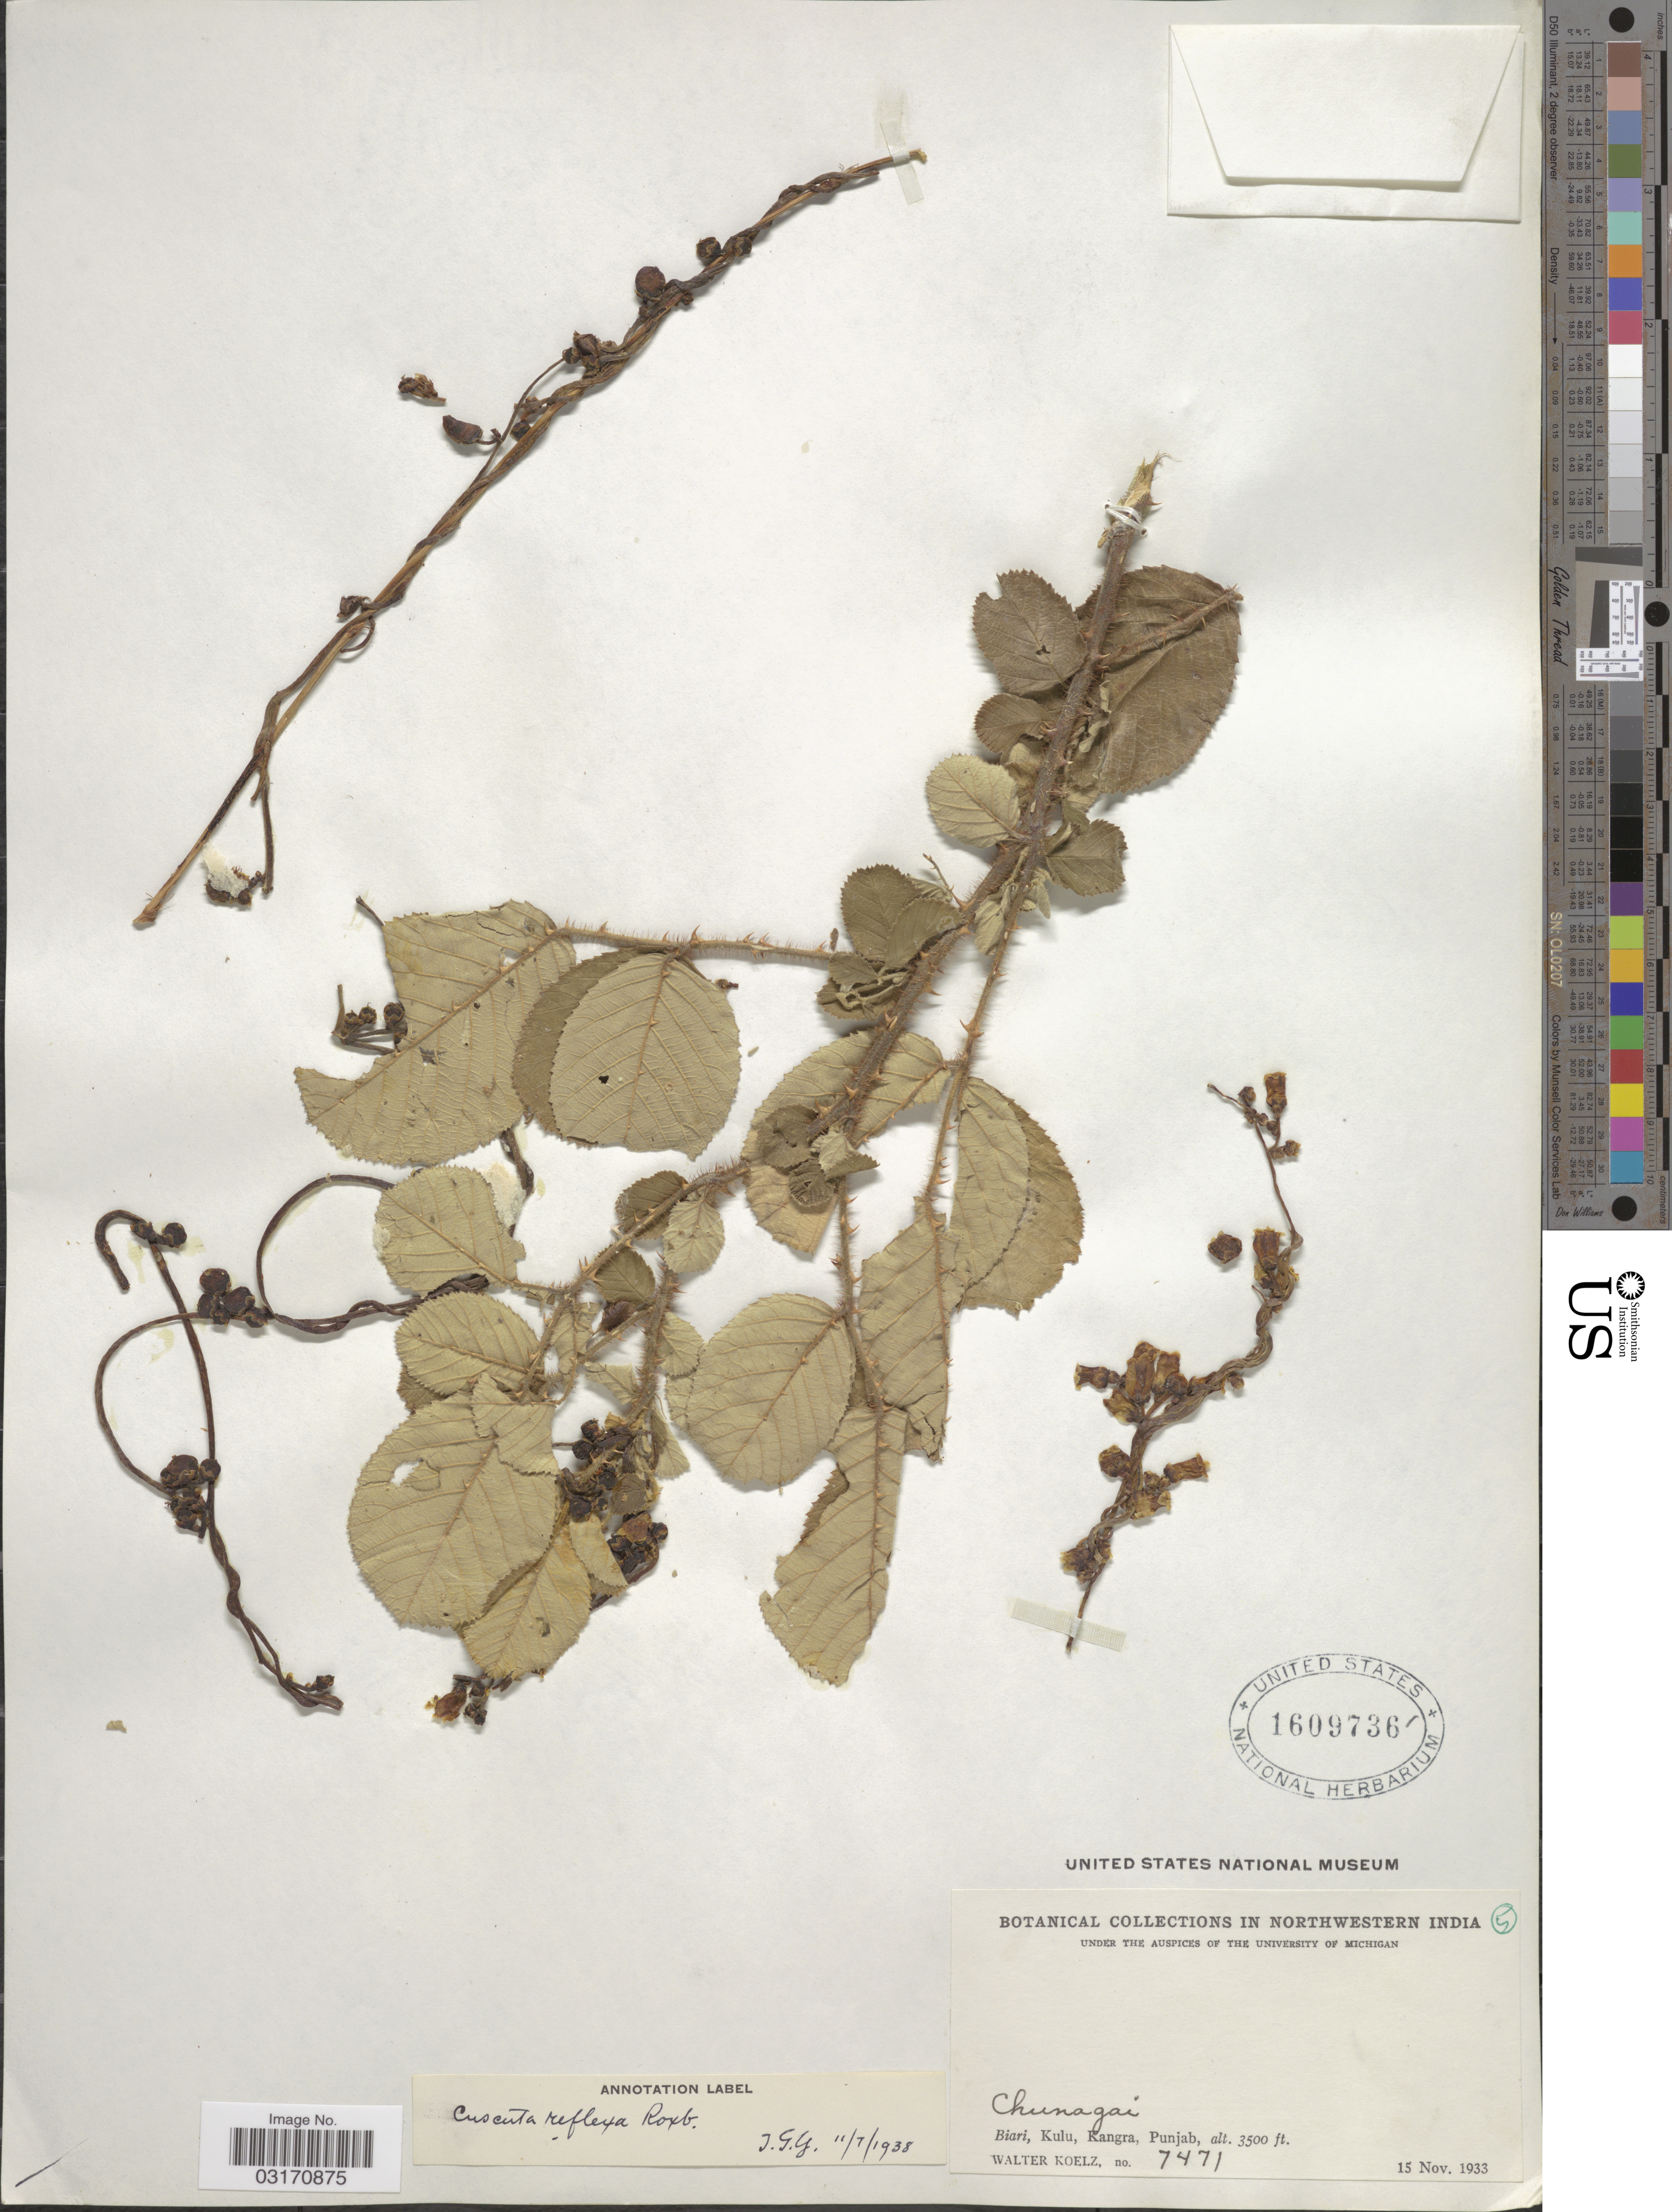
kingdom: Plantae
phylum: Tracheophyta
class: Magnoliopsida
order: Solanales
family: Convolvulaceae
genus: Cuscuta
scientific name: Cuscuta reflexa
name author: Roxb.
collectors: W. N. Koelz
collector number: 7471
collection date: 1933-11-15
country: India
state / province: Punjab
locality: Northwestern India. Chunagai. Biari, Kulu, Kangra.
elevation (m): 1067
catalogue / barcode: US 1609736